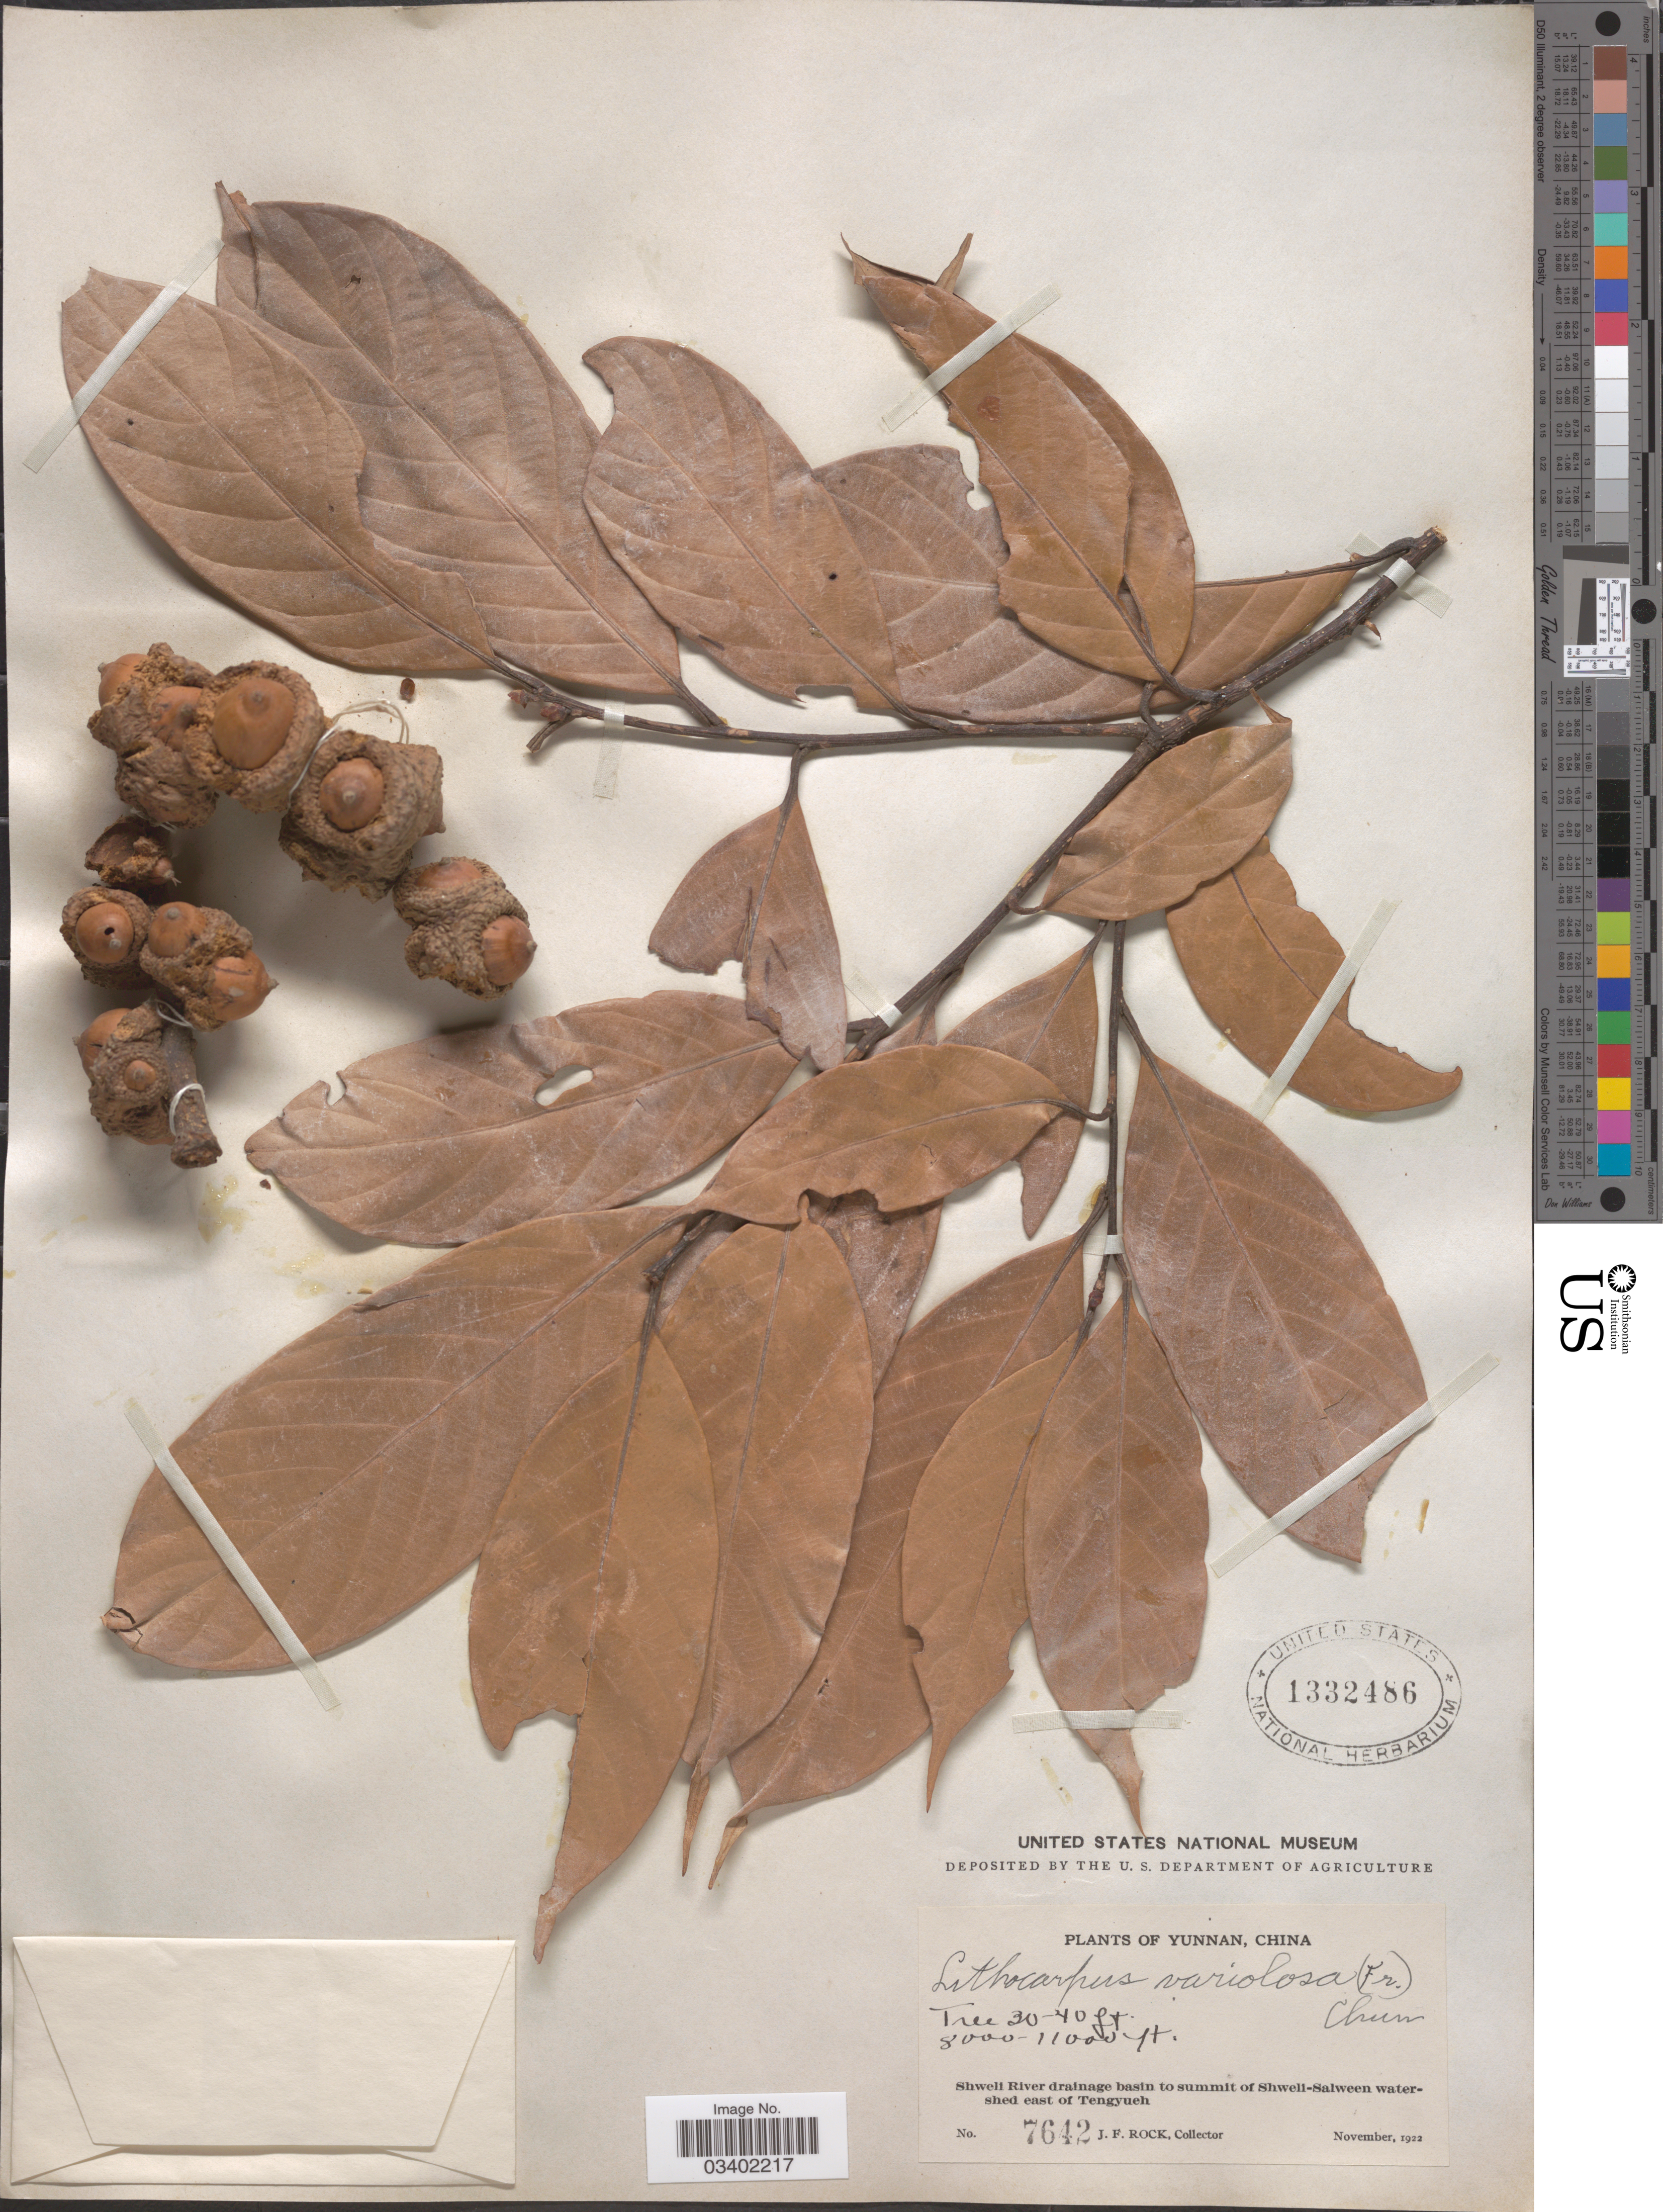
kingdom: Plantae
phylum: Tracheophyta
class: Magnoliopsida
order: Fagales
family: Fagaceae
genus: Lithocarpus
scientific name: Lithocarpus variolosus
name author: (Franch.) Chun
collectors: J. Rock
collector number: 7642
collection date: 1922-11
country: China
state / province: Yunnan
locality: Shweli River drainage basin to summit of Shweli-Salween watershed east of Tengyueh.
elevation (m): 2438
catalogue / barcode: US 1332486